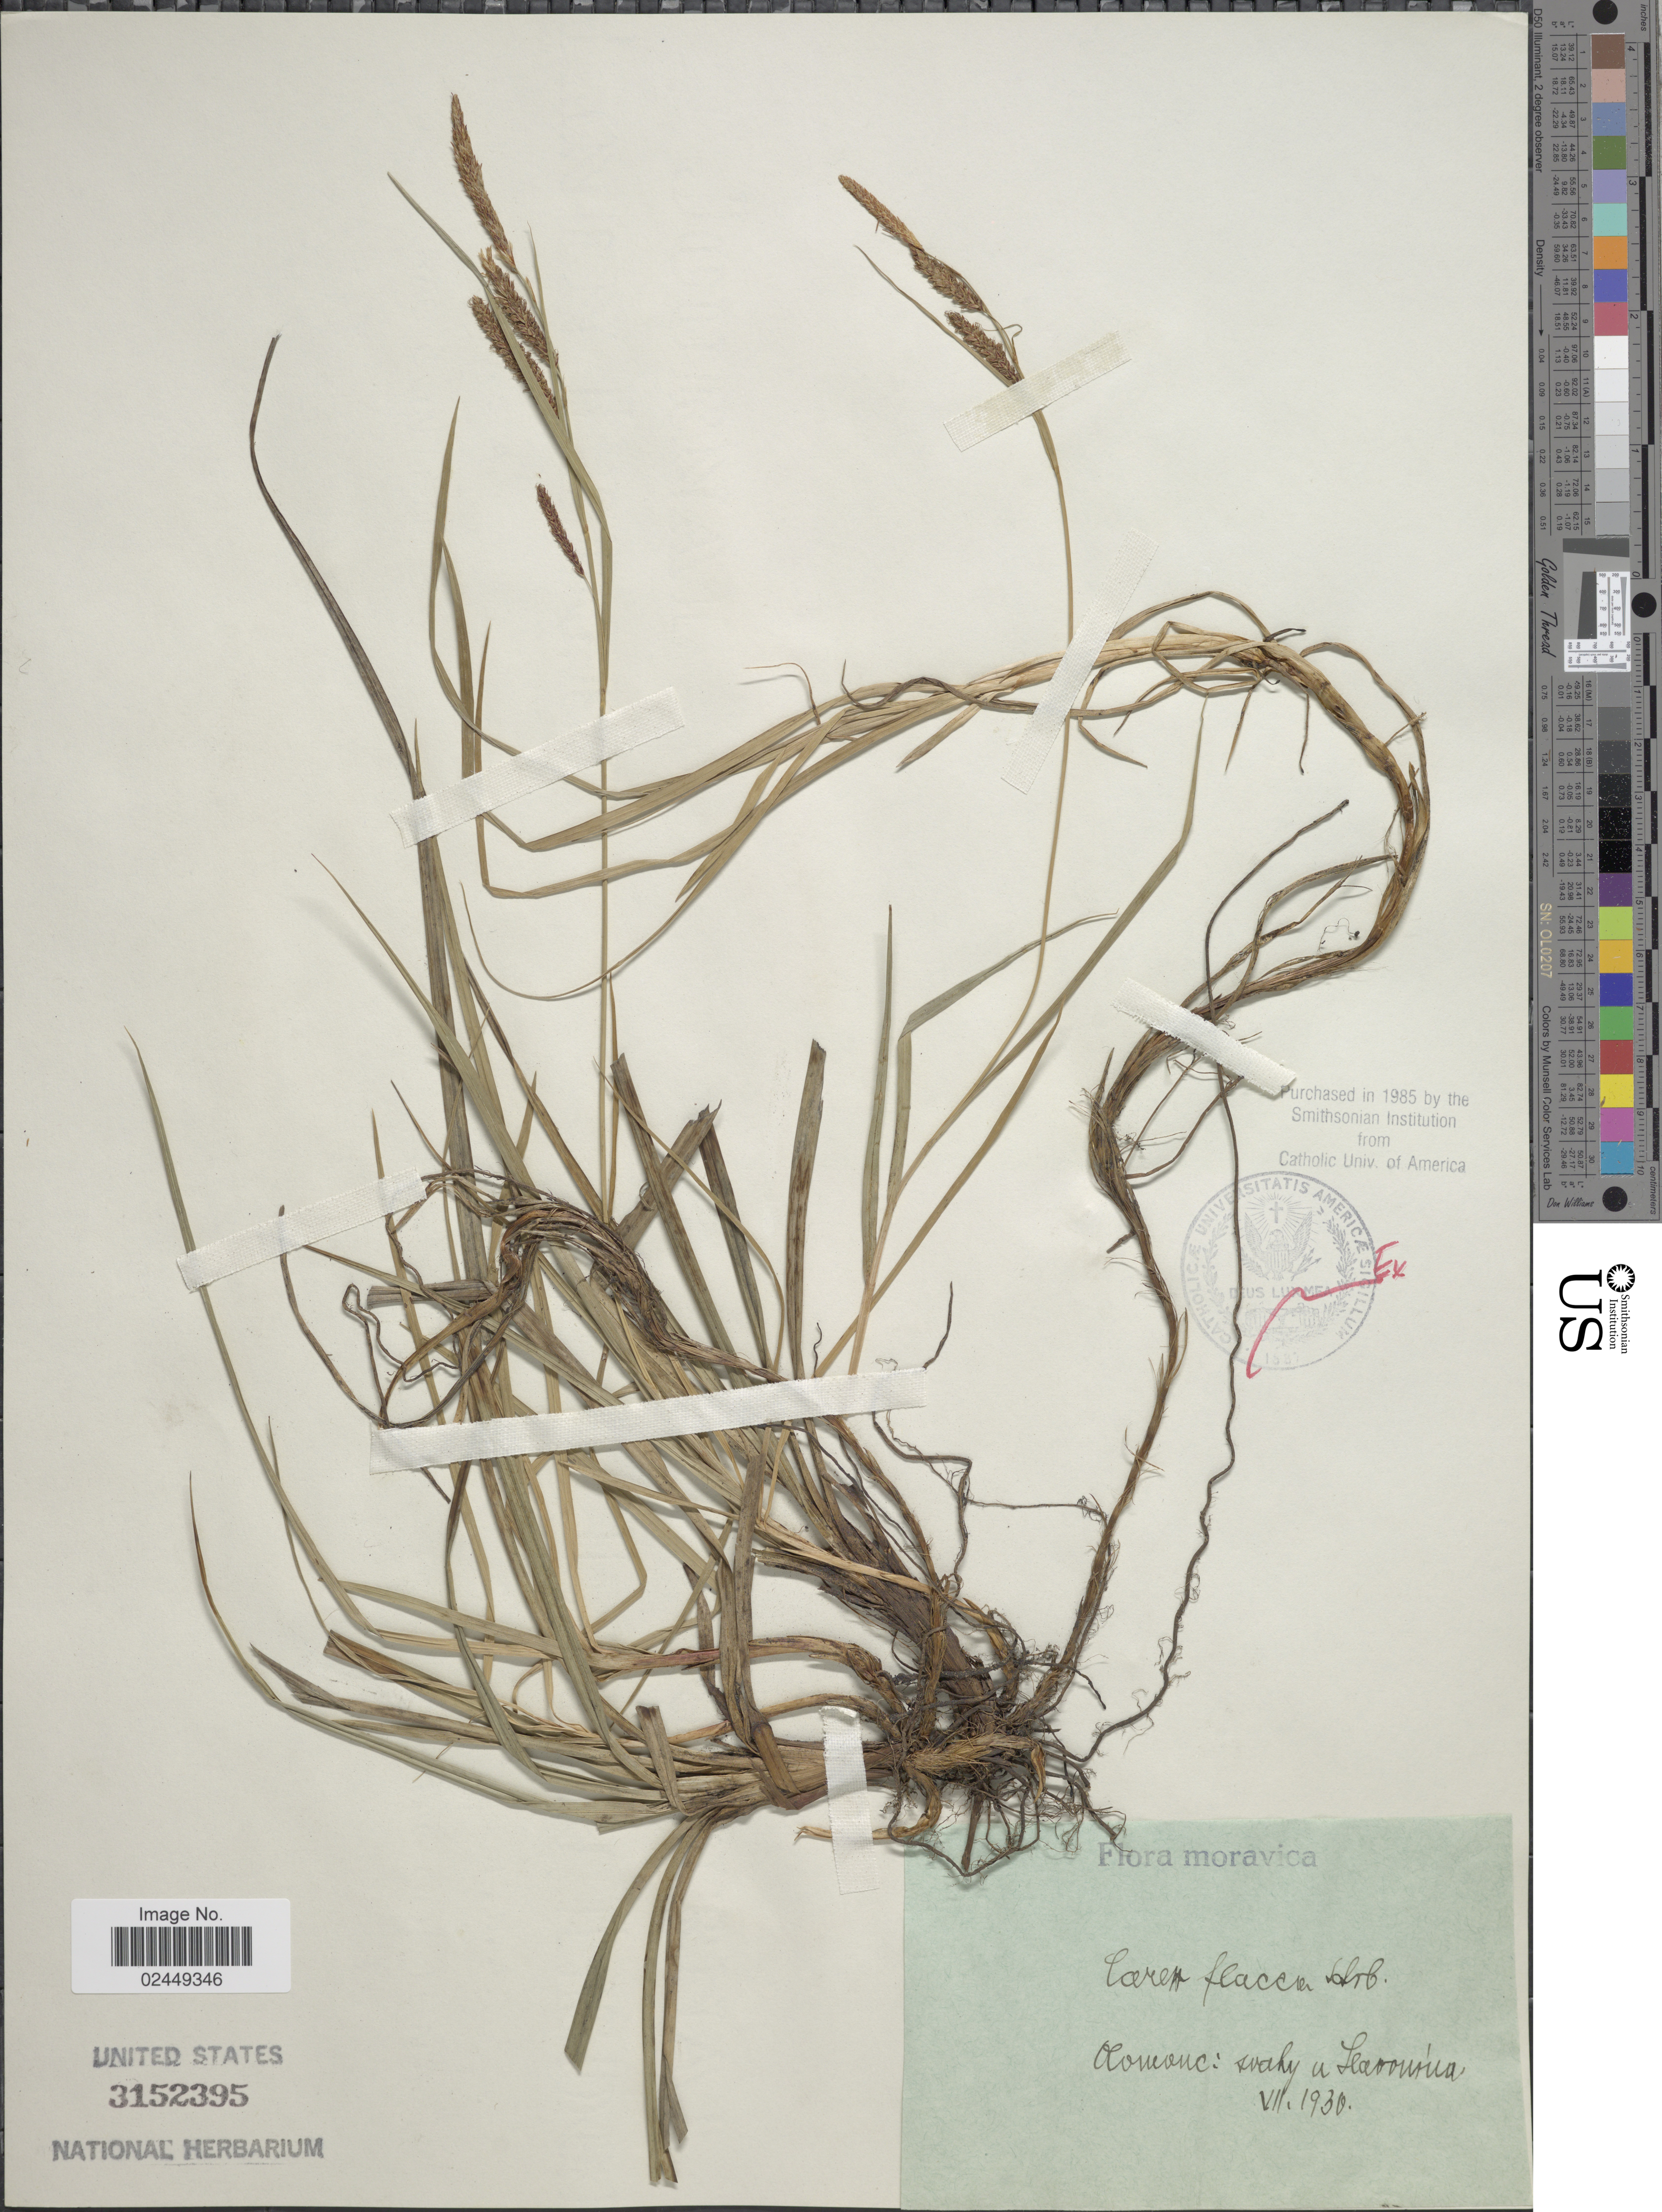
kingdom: Plantae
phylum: Tracheophyta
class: Liliopsida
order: Poales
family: Cyperaceae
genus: Carex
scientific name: Carex flacca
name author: Schreb.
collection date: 1930-07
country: Czechia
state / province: Olomouc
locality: Moravica, Olomouc [interpreted]: swahy a Leaomna [interpreted]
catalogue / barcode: US 3152395